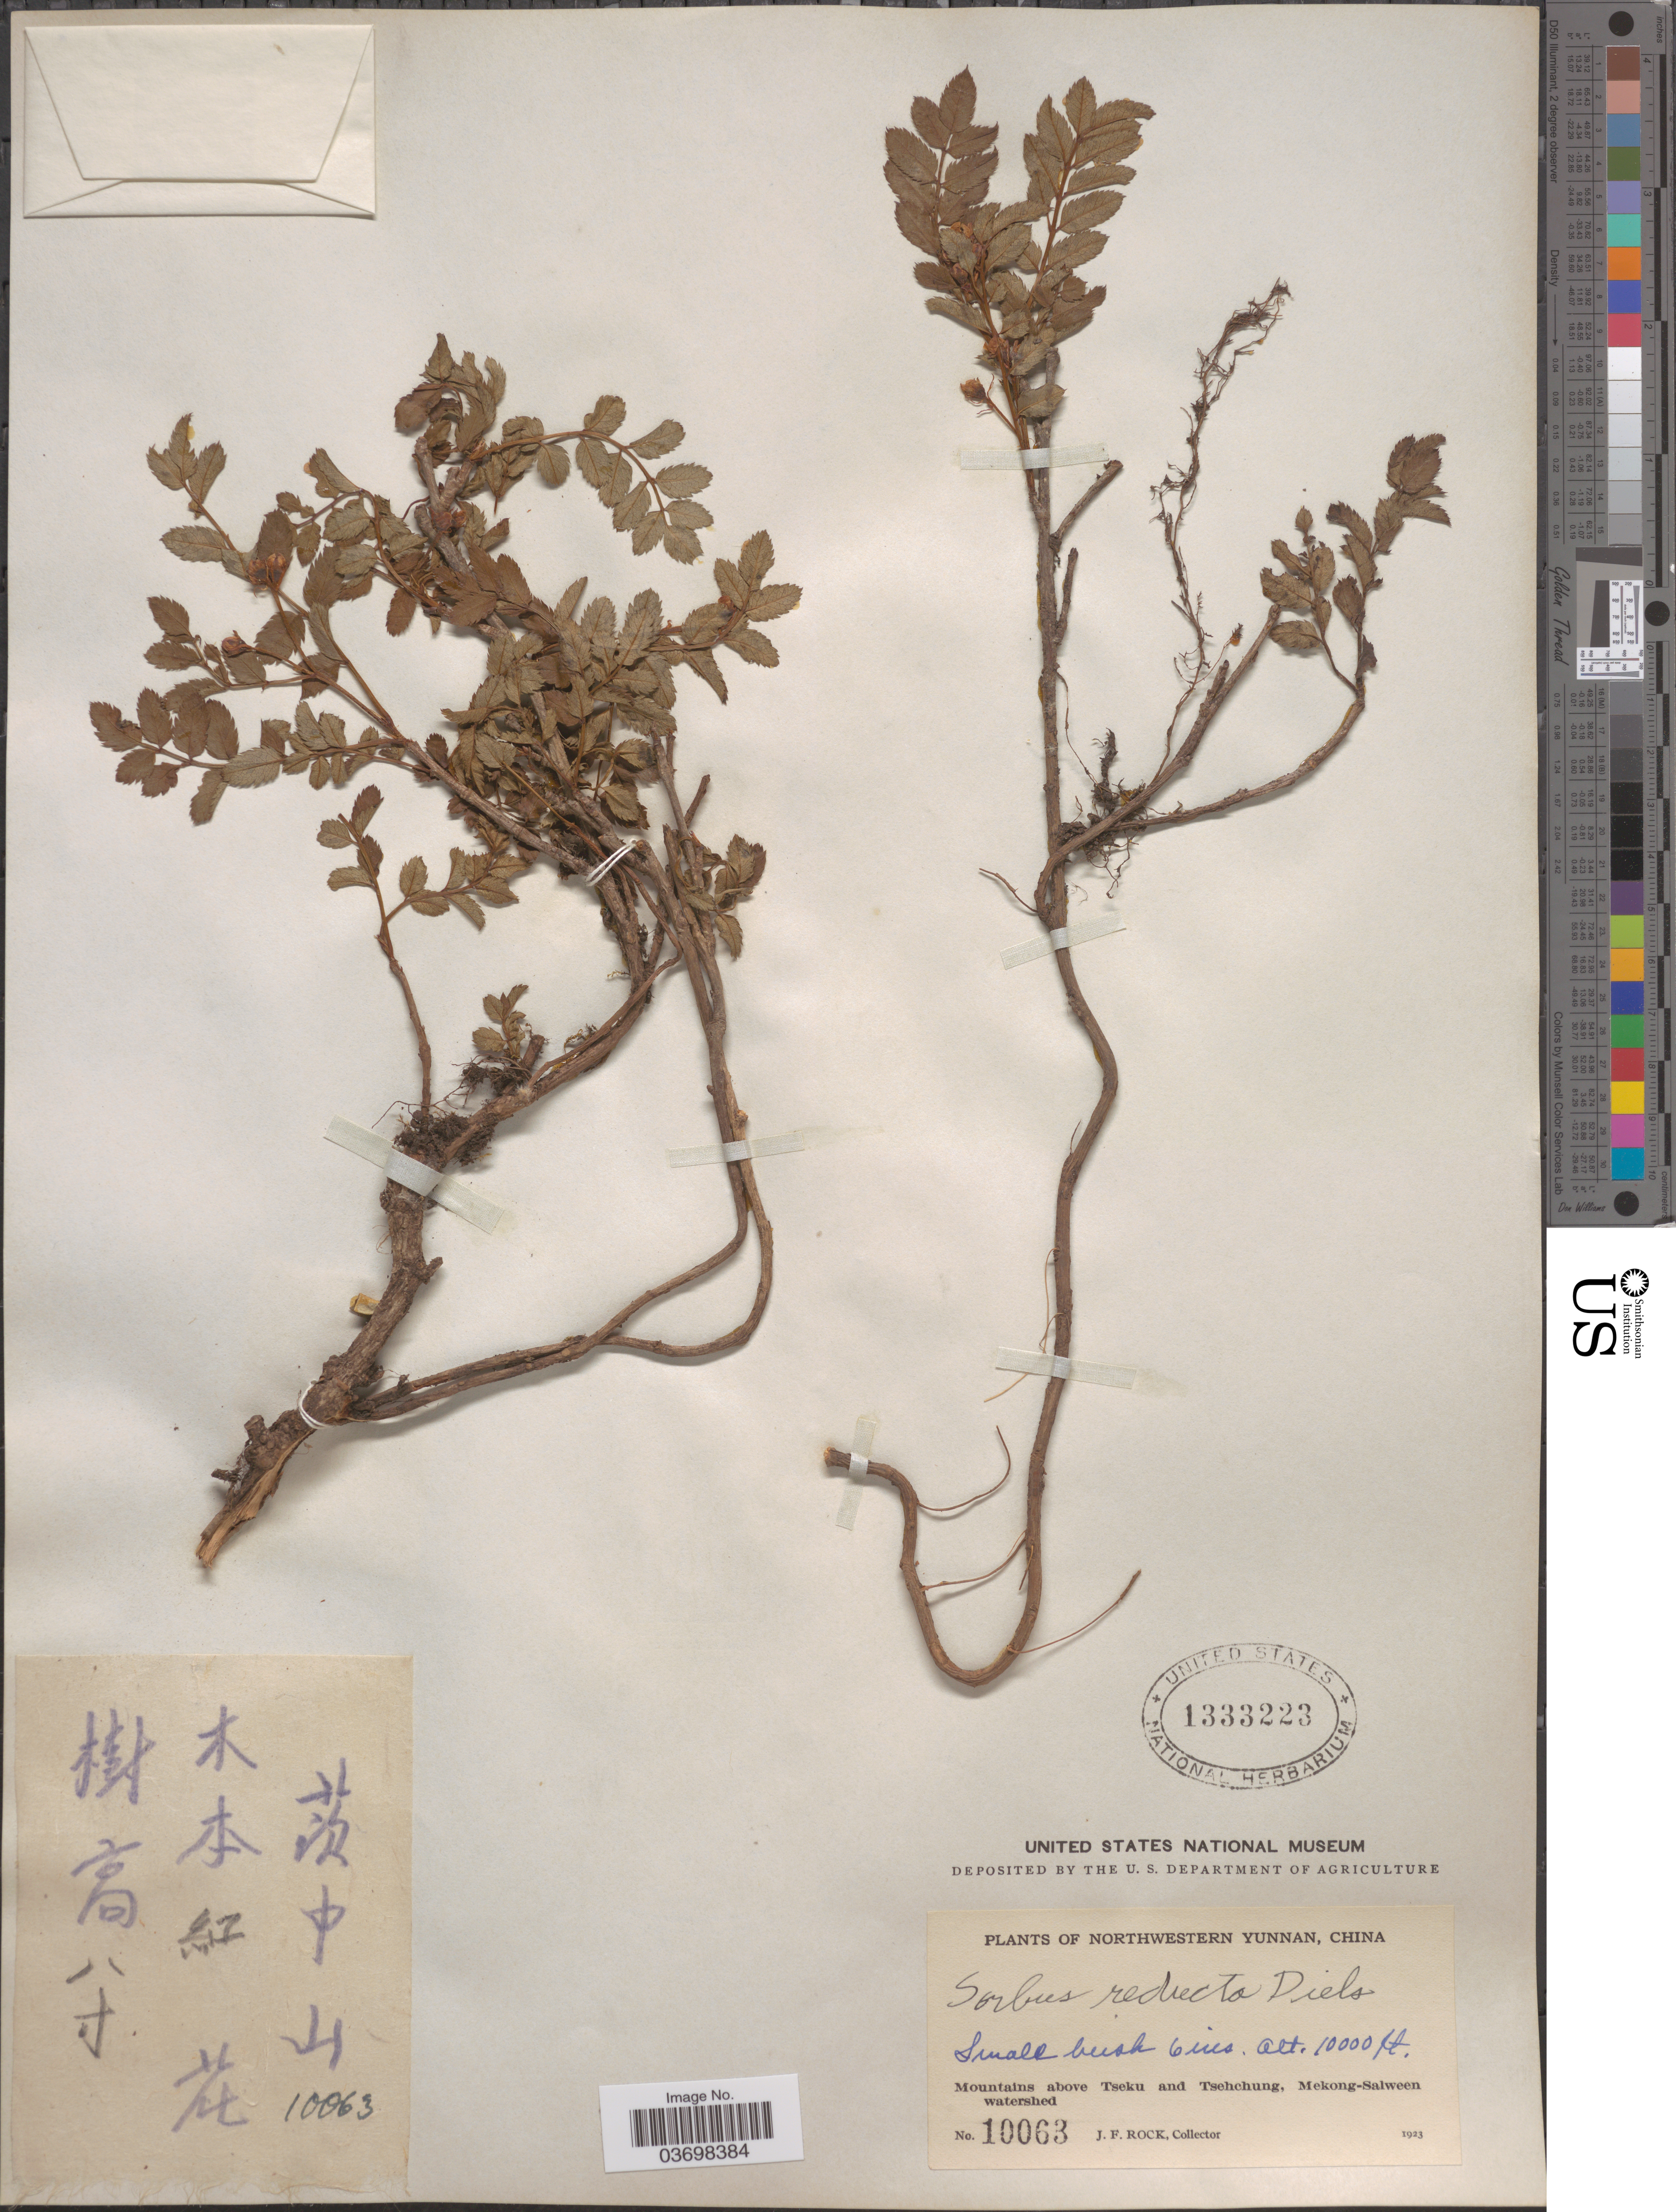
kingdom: Plantae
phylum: Tracheophyta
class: Magnoliopsida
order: Rosales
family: Rosaceae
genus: Sorbus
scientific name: Sorbus reducta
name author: Diels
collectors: J. Rock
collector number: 10063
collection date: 1923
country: China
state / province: Yunnan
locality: Northwestern Yunnan. Mountains above Tseku and Tsehchung, Mekong-Salween watershed.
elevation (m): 3048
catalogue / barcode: US 1333223